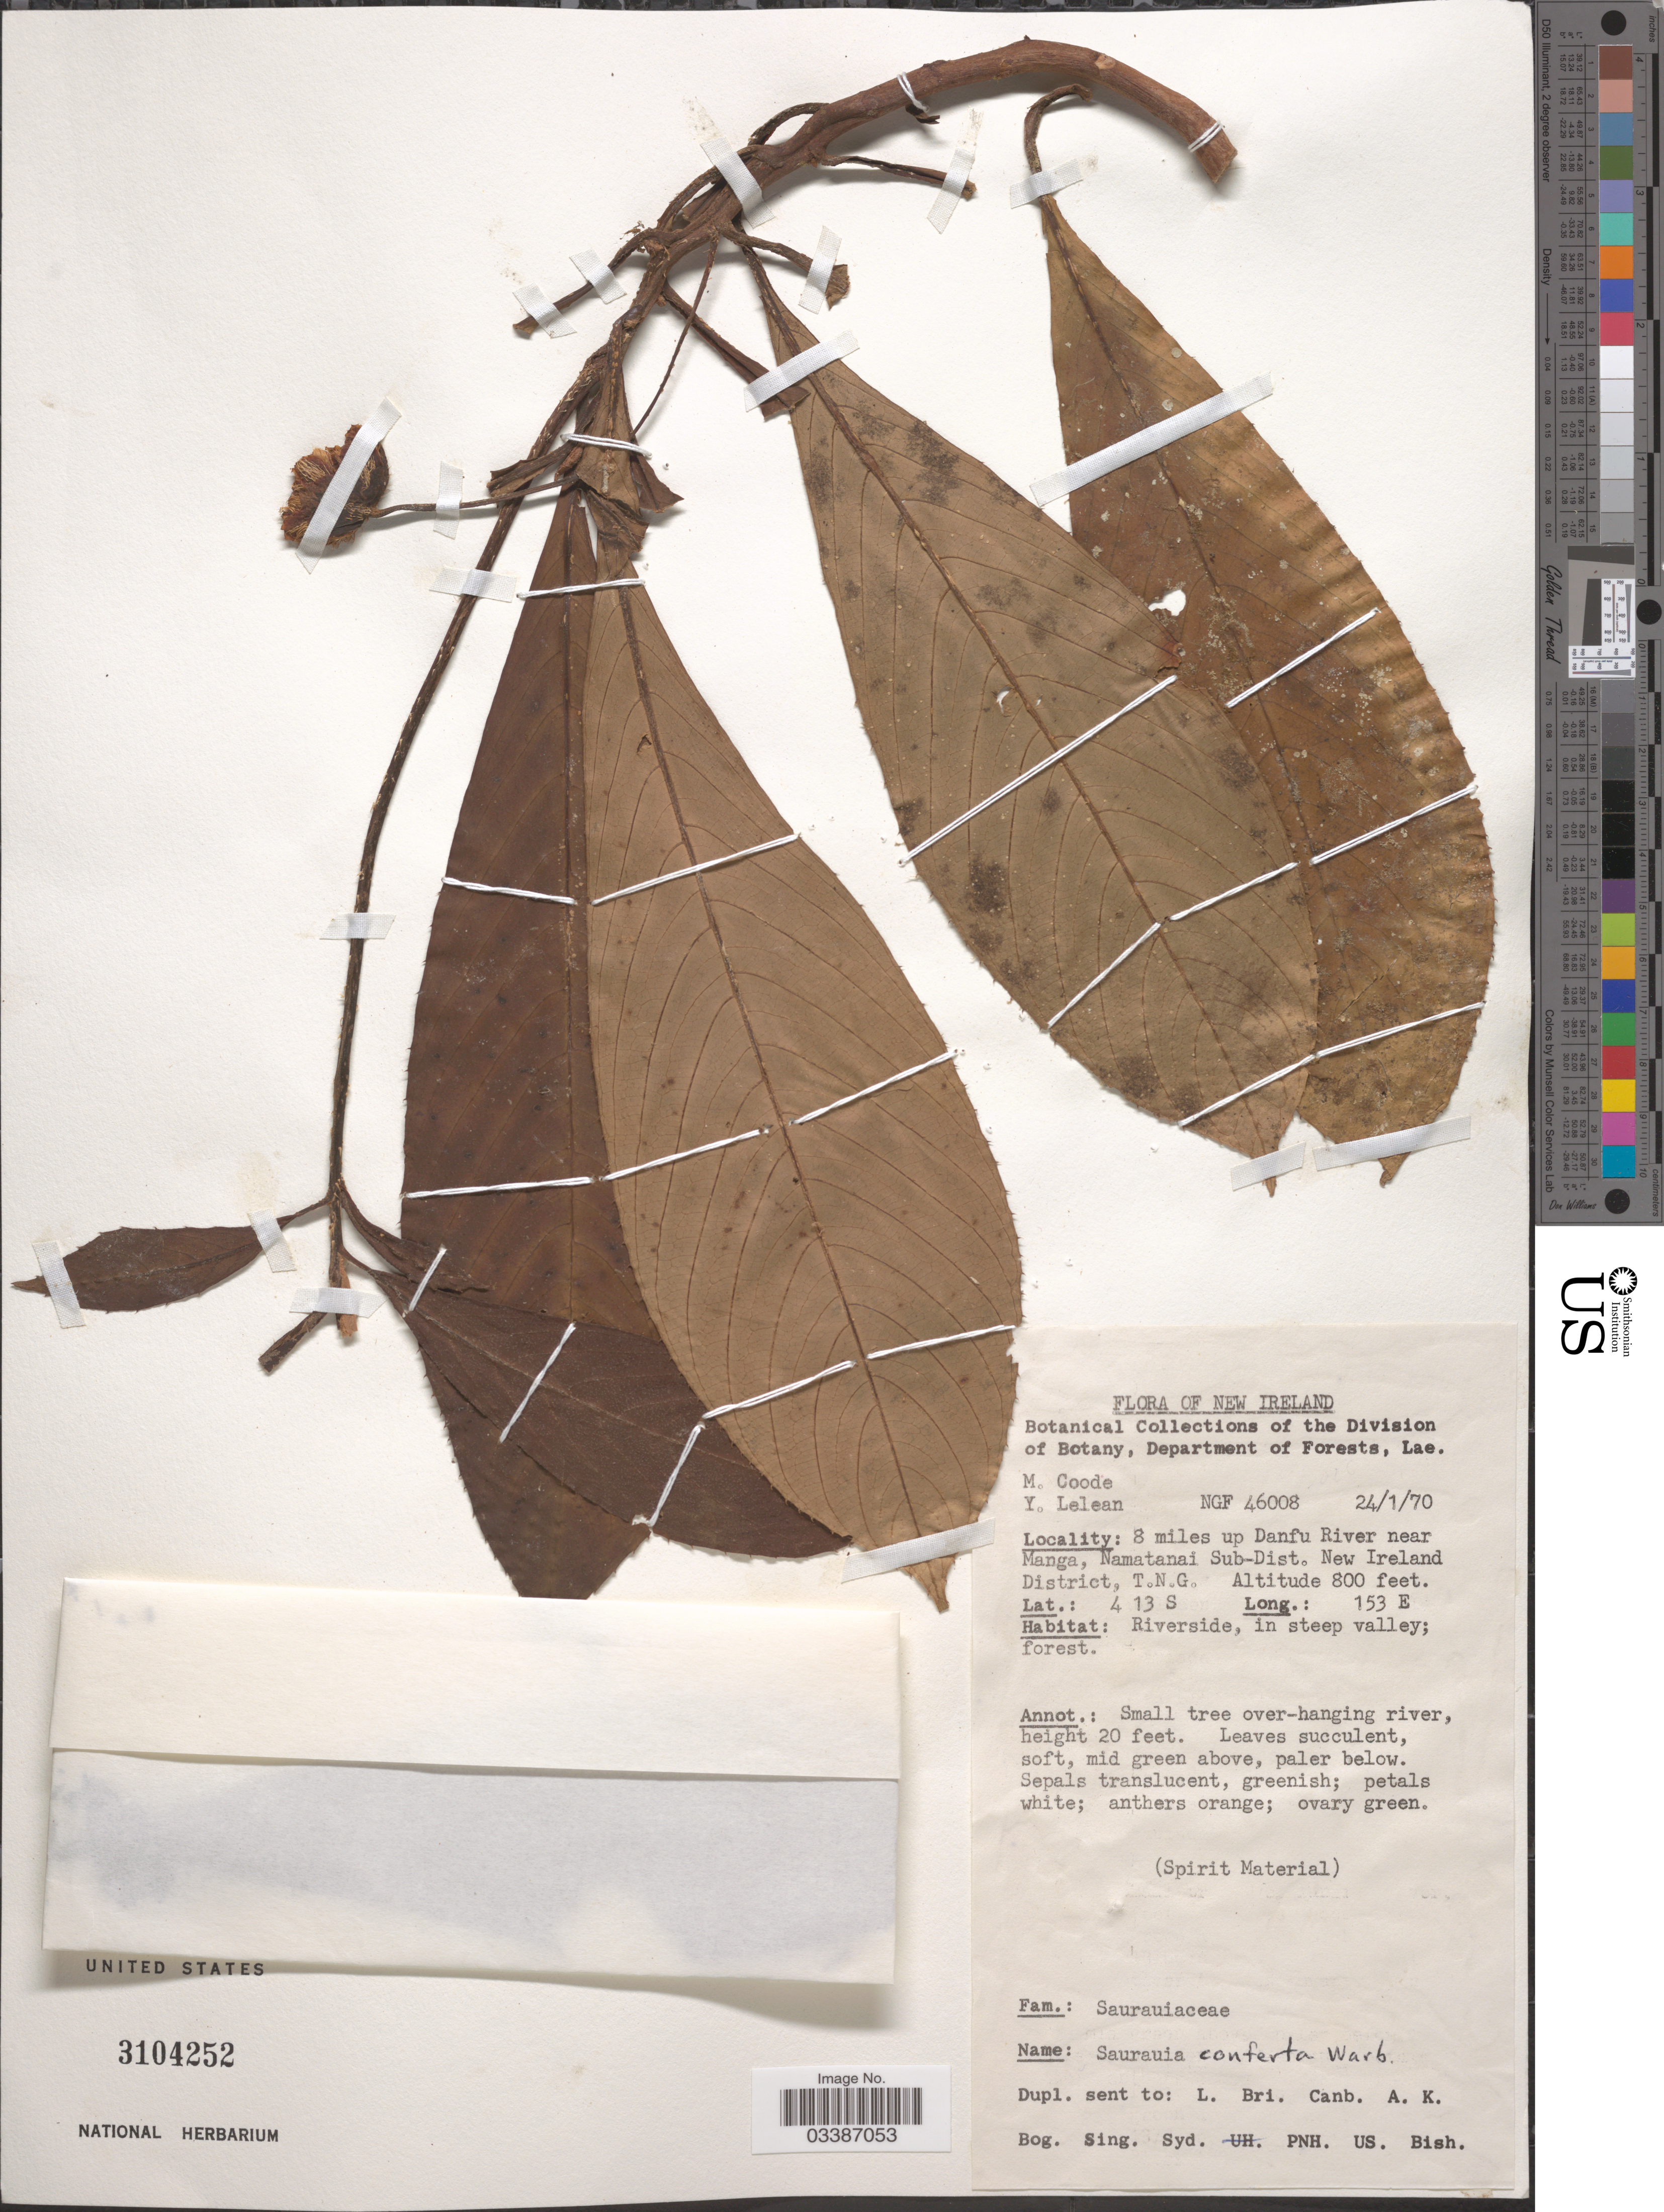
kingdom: Plantae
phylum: Tracheophyta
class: Magnoliopsida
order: Ericales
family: Actinidiaceae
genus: Saurauia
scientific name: Saurauia conferta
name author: Warb.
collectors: M. Coode & Y. Lelean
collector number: NGF46008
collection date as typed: Transcribed d/m/y: 24/1/70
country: Papua New Guinea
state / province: New Ireland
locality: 8 miles up Danfu River near Manga, Namatanai Sub-Dist. New Ireland District, T.N.G.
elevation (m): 244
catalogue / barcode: US 3104252